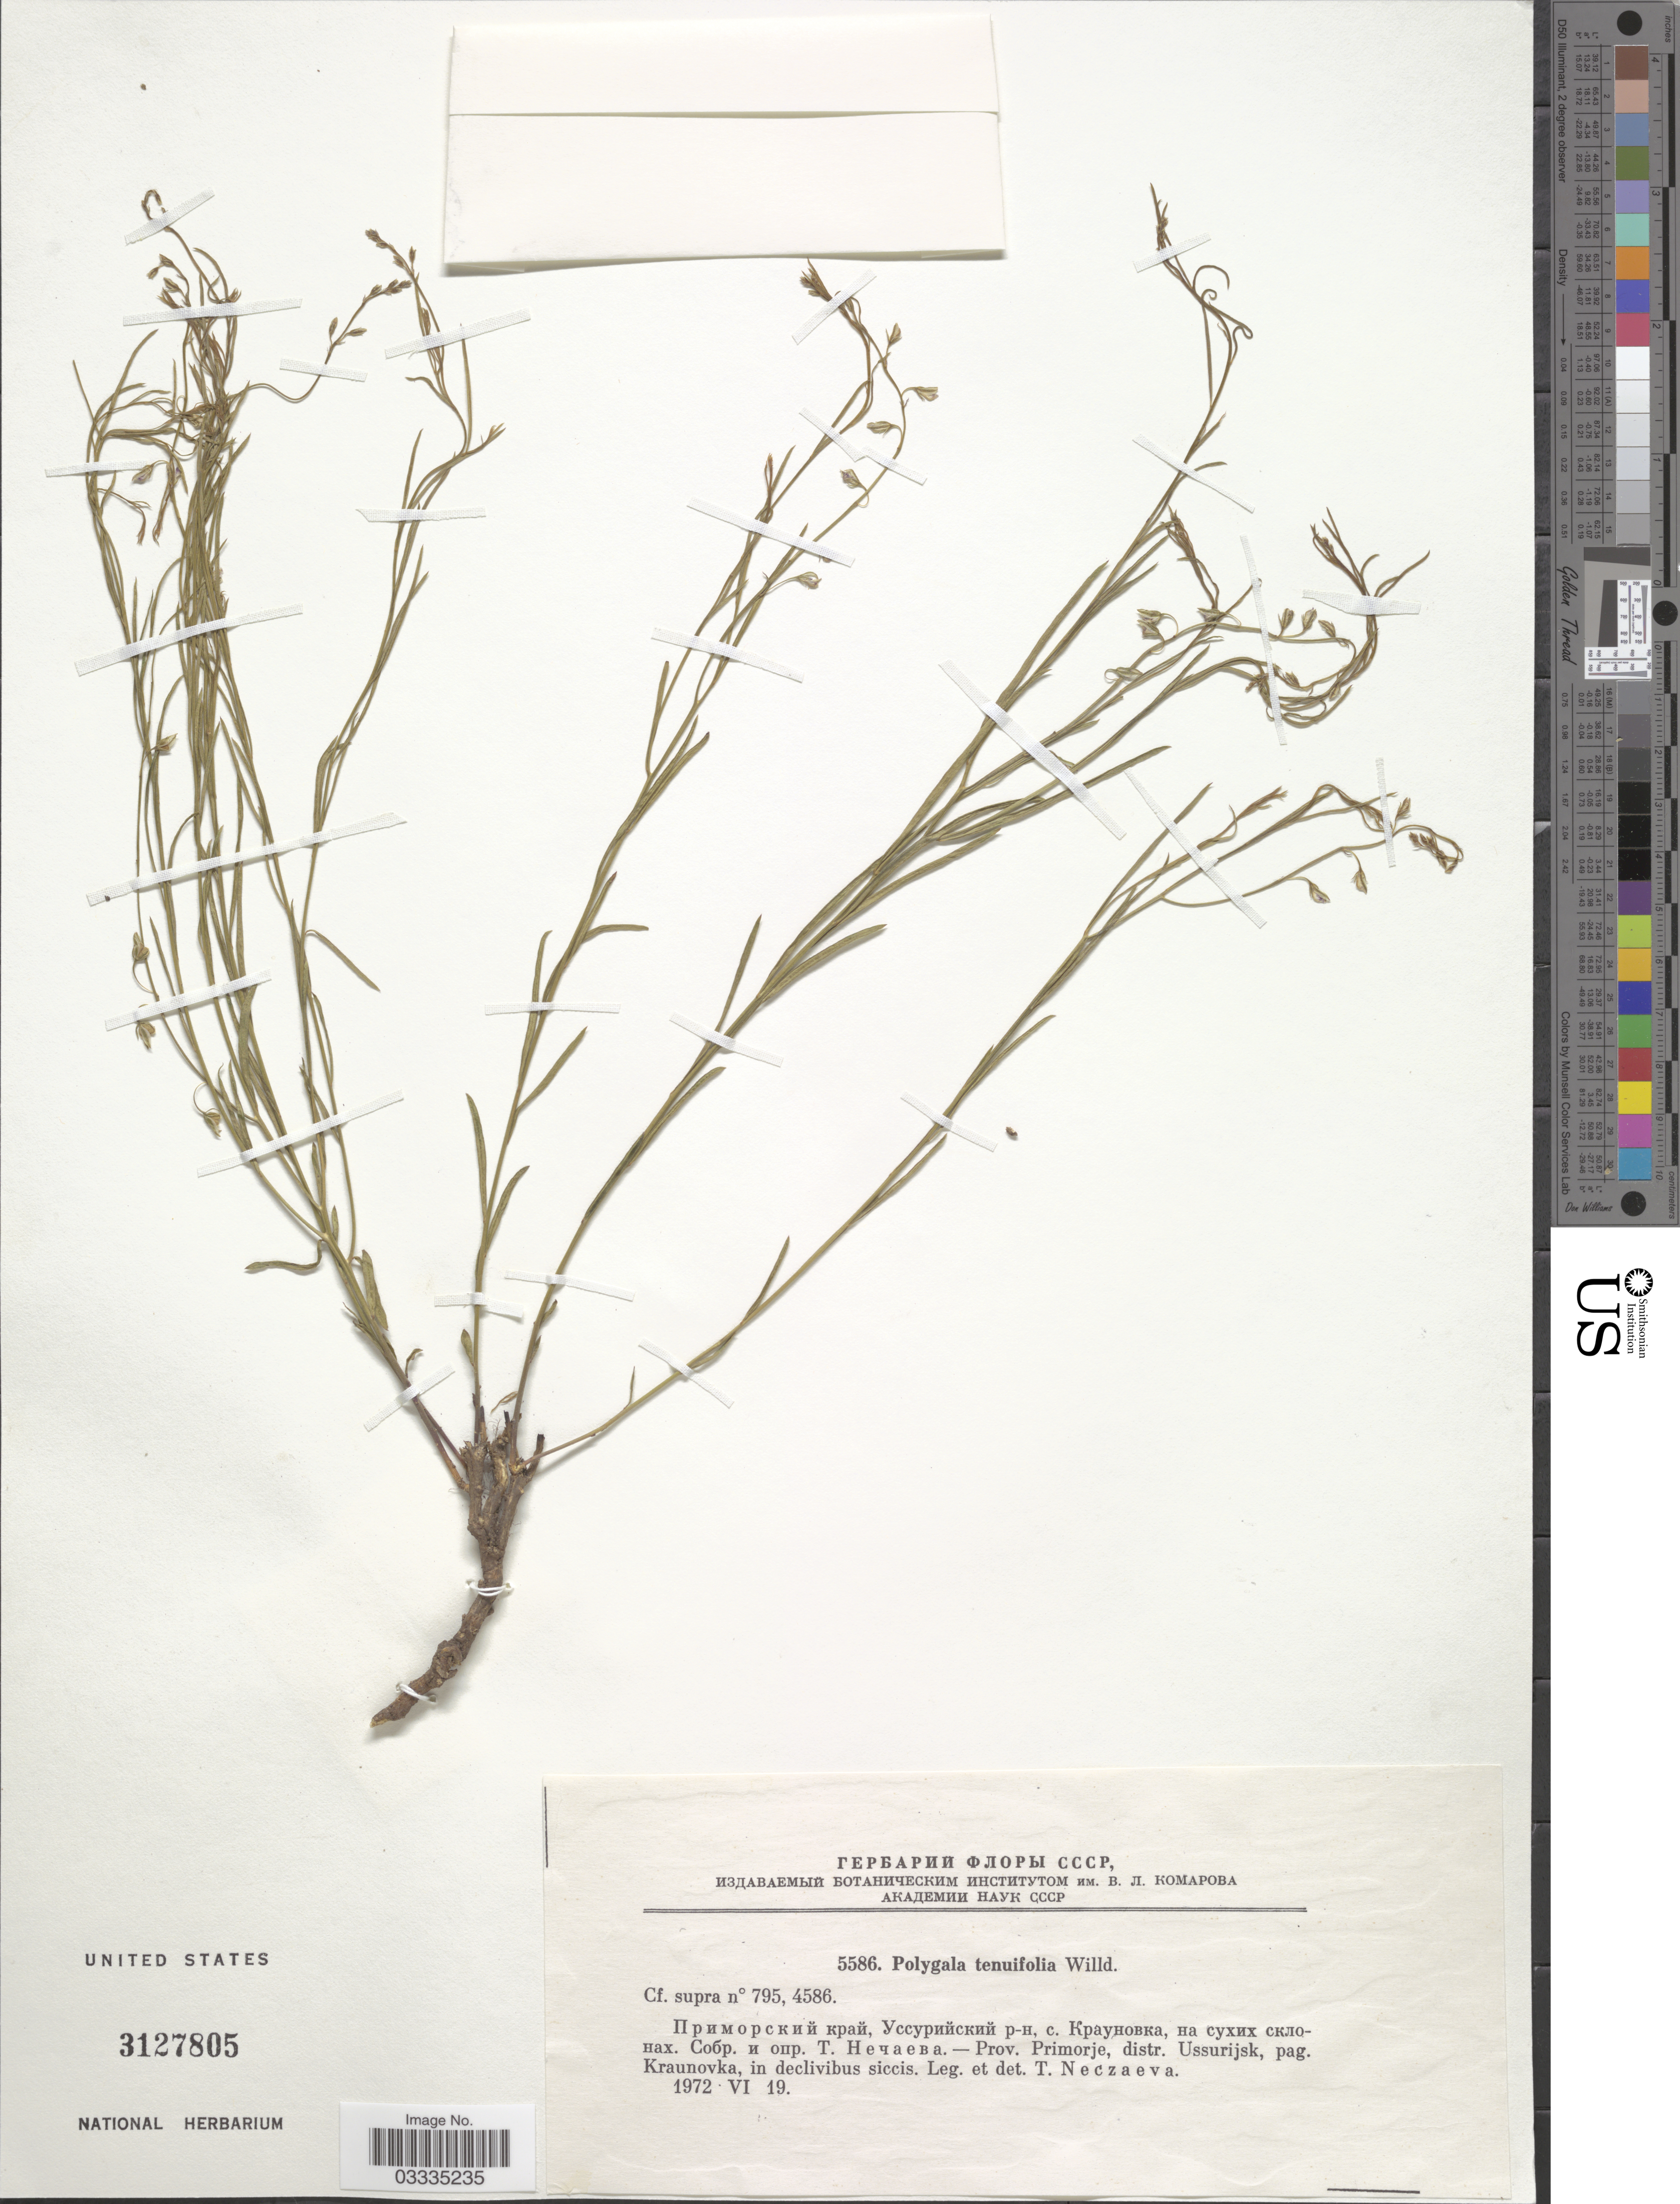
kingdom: Plantae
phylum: Tracheophyta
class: Magnoliopsida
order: Fabales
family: Polygalaceae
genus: Polygala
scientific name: Polygala tenuifolia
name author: Willd.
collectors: T. Neczaeva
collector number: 5586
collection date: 1972-06-19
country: Russian Federation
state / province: Primorsky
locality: Prov. Primorje, distr Ussurijsk, pag Kraunovka, in declivibus siccis.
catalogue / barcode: US 3127805